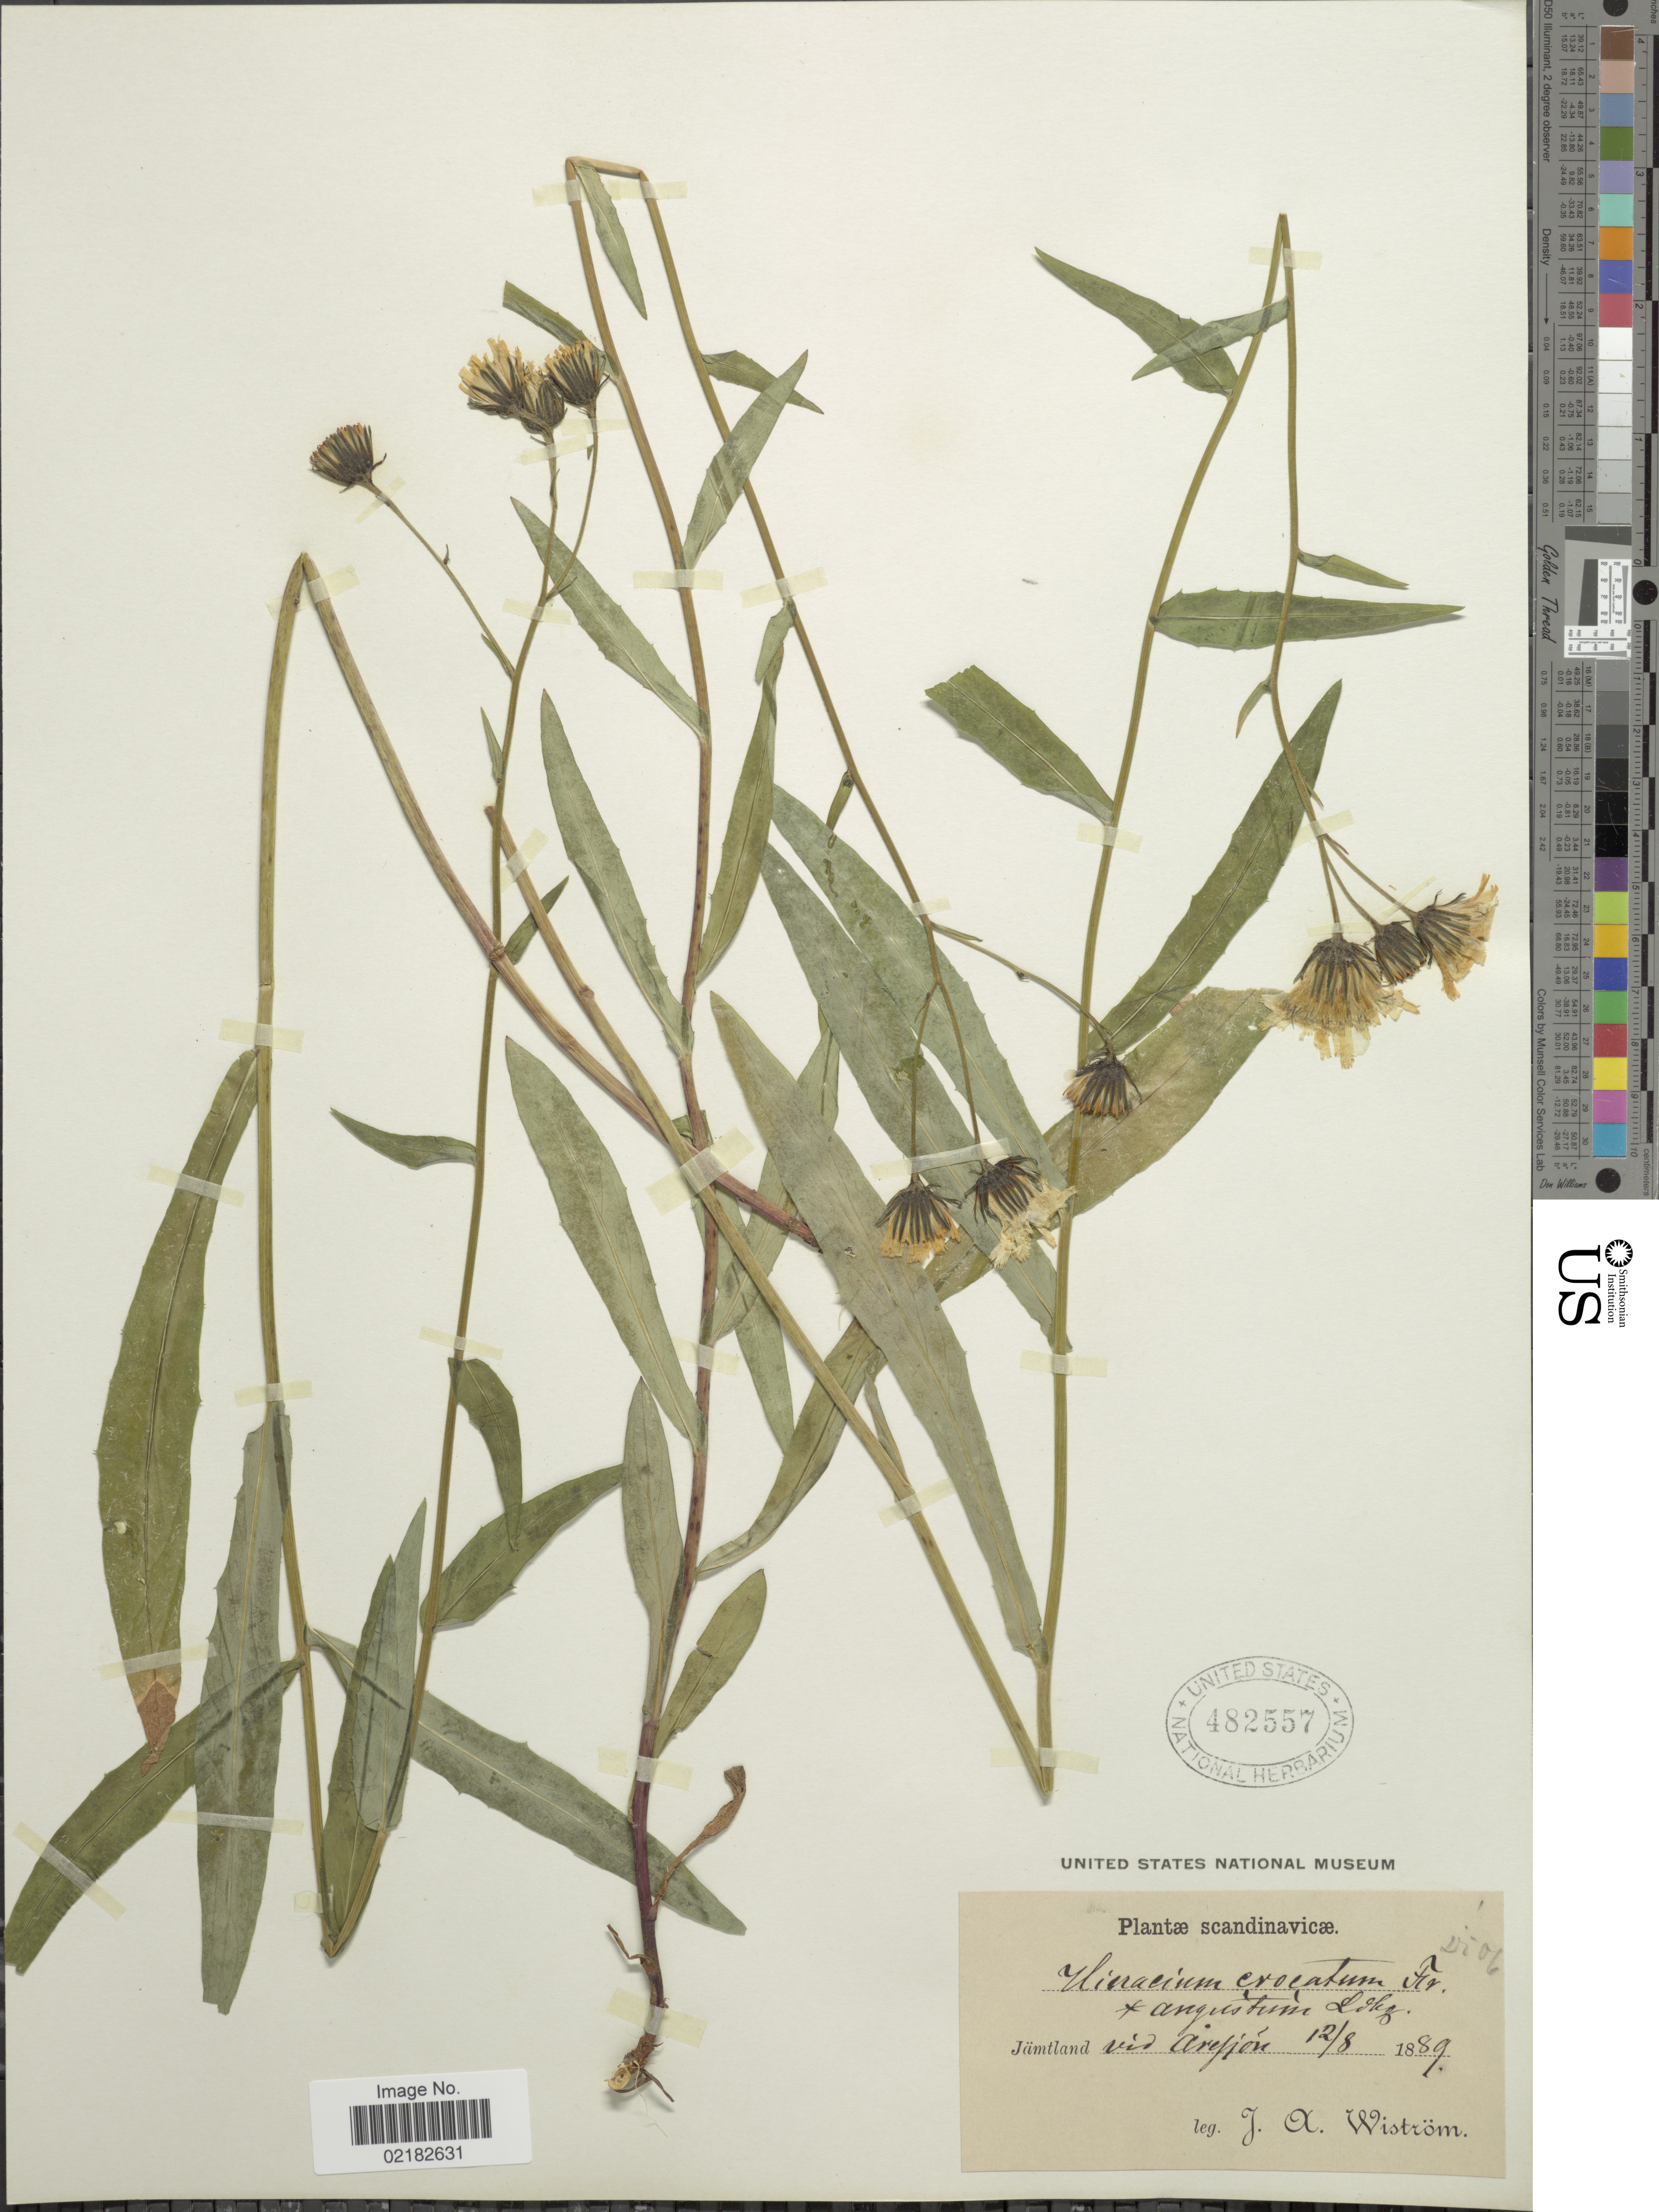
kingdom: Plantae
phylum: Tracheophyta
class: Magnoliopsida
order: Asterales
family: Asteraceae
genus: Hieracium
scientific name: Hieracium crocatum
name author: Fr.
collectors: J. Wistrom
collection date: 1889-08-12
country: Sweden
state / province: Jämtland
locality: Jamtland vid Aresjon.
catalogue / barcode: US 482557